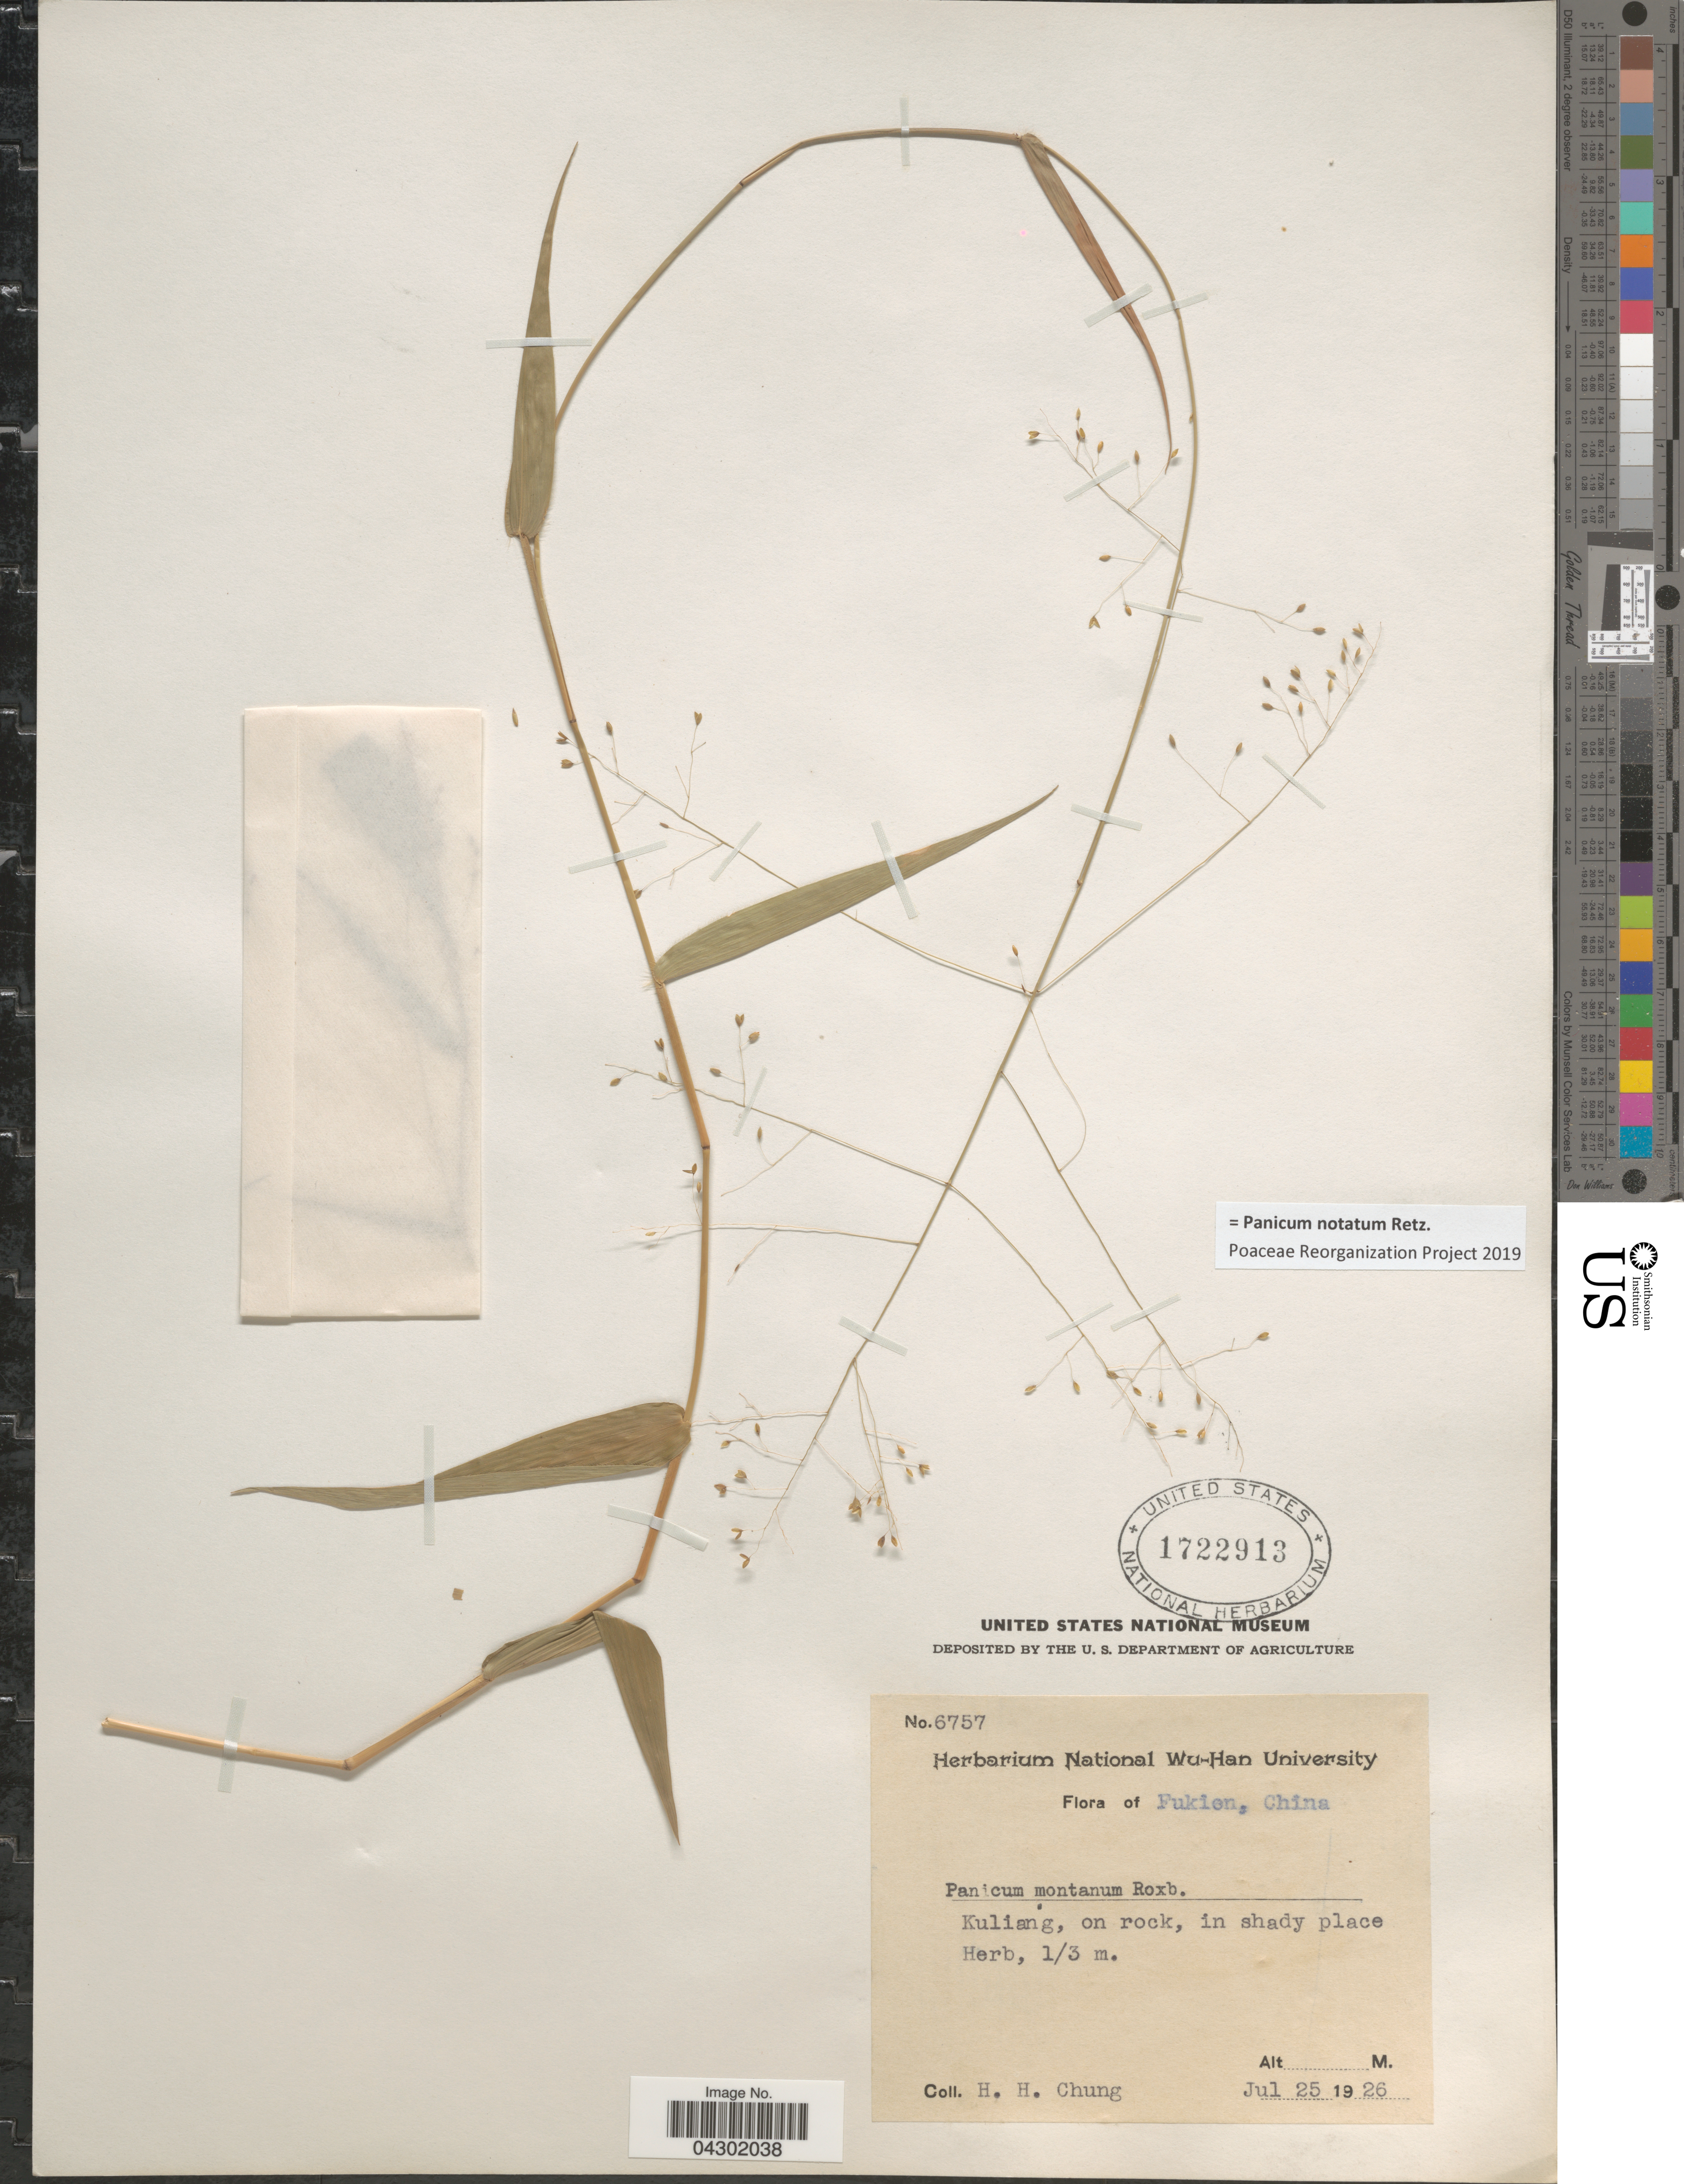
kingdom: Plantae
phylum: Tracheophyta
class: Liliopsida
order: Poales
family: Poaceae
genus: Panicum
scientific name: Panicum notatum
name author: Retz.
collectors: H. Chung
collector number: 6757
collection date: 1926-07-25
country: China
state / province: Fujian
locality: Fukien. Kuliang, on rock, in shady place.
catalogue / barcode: US 1722913